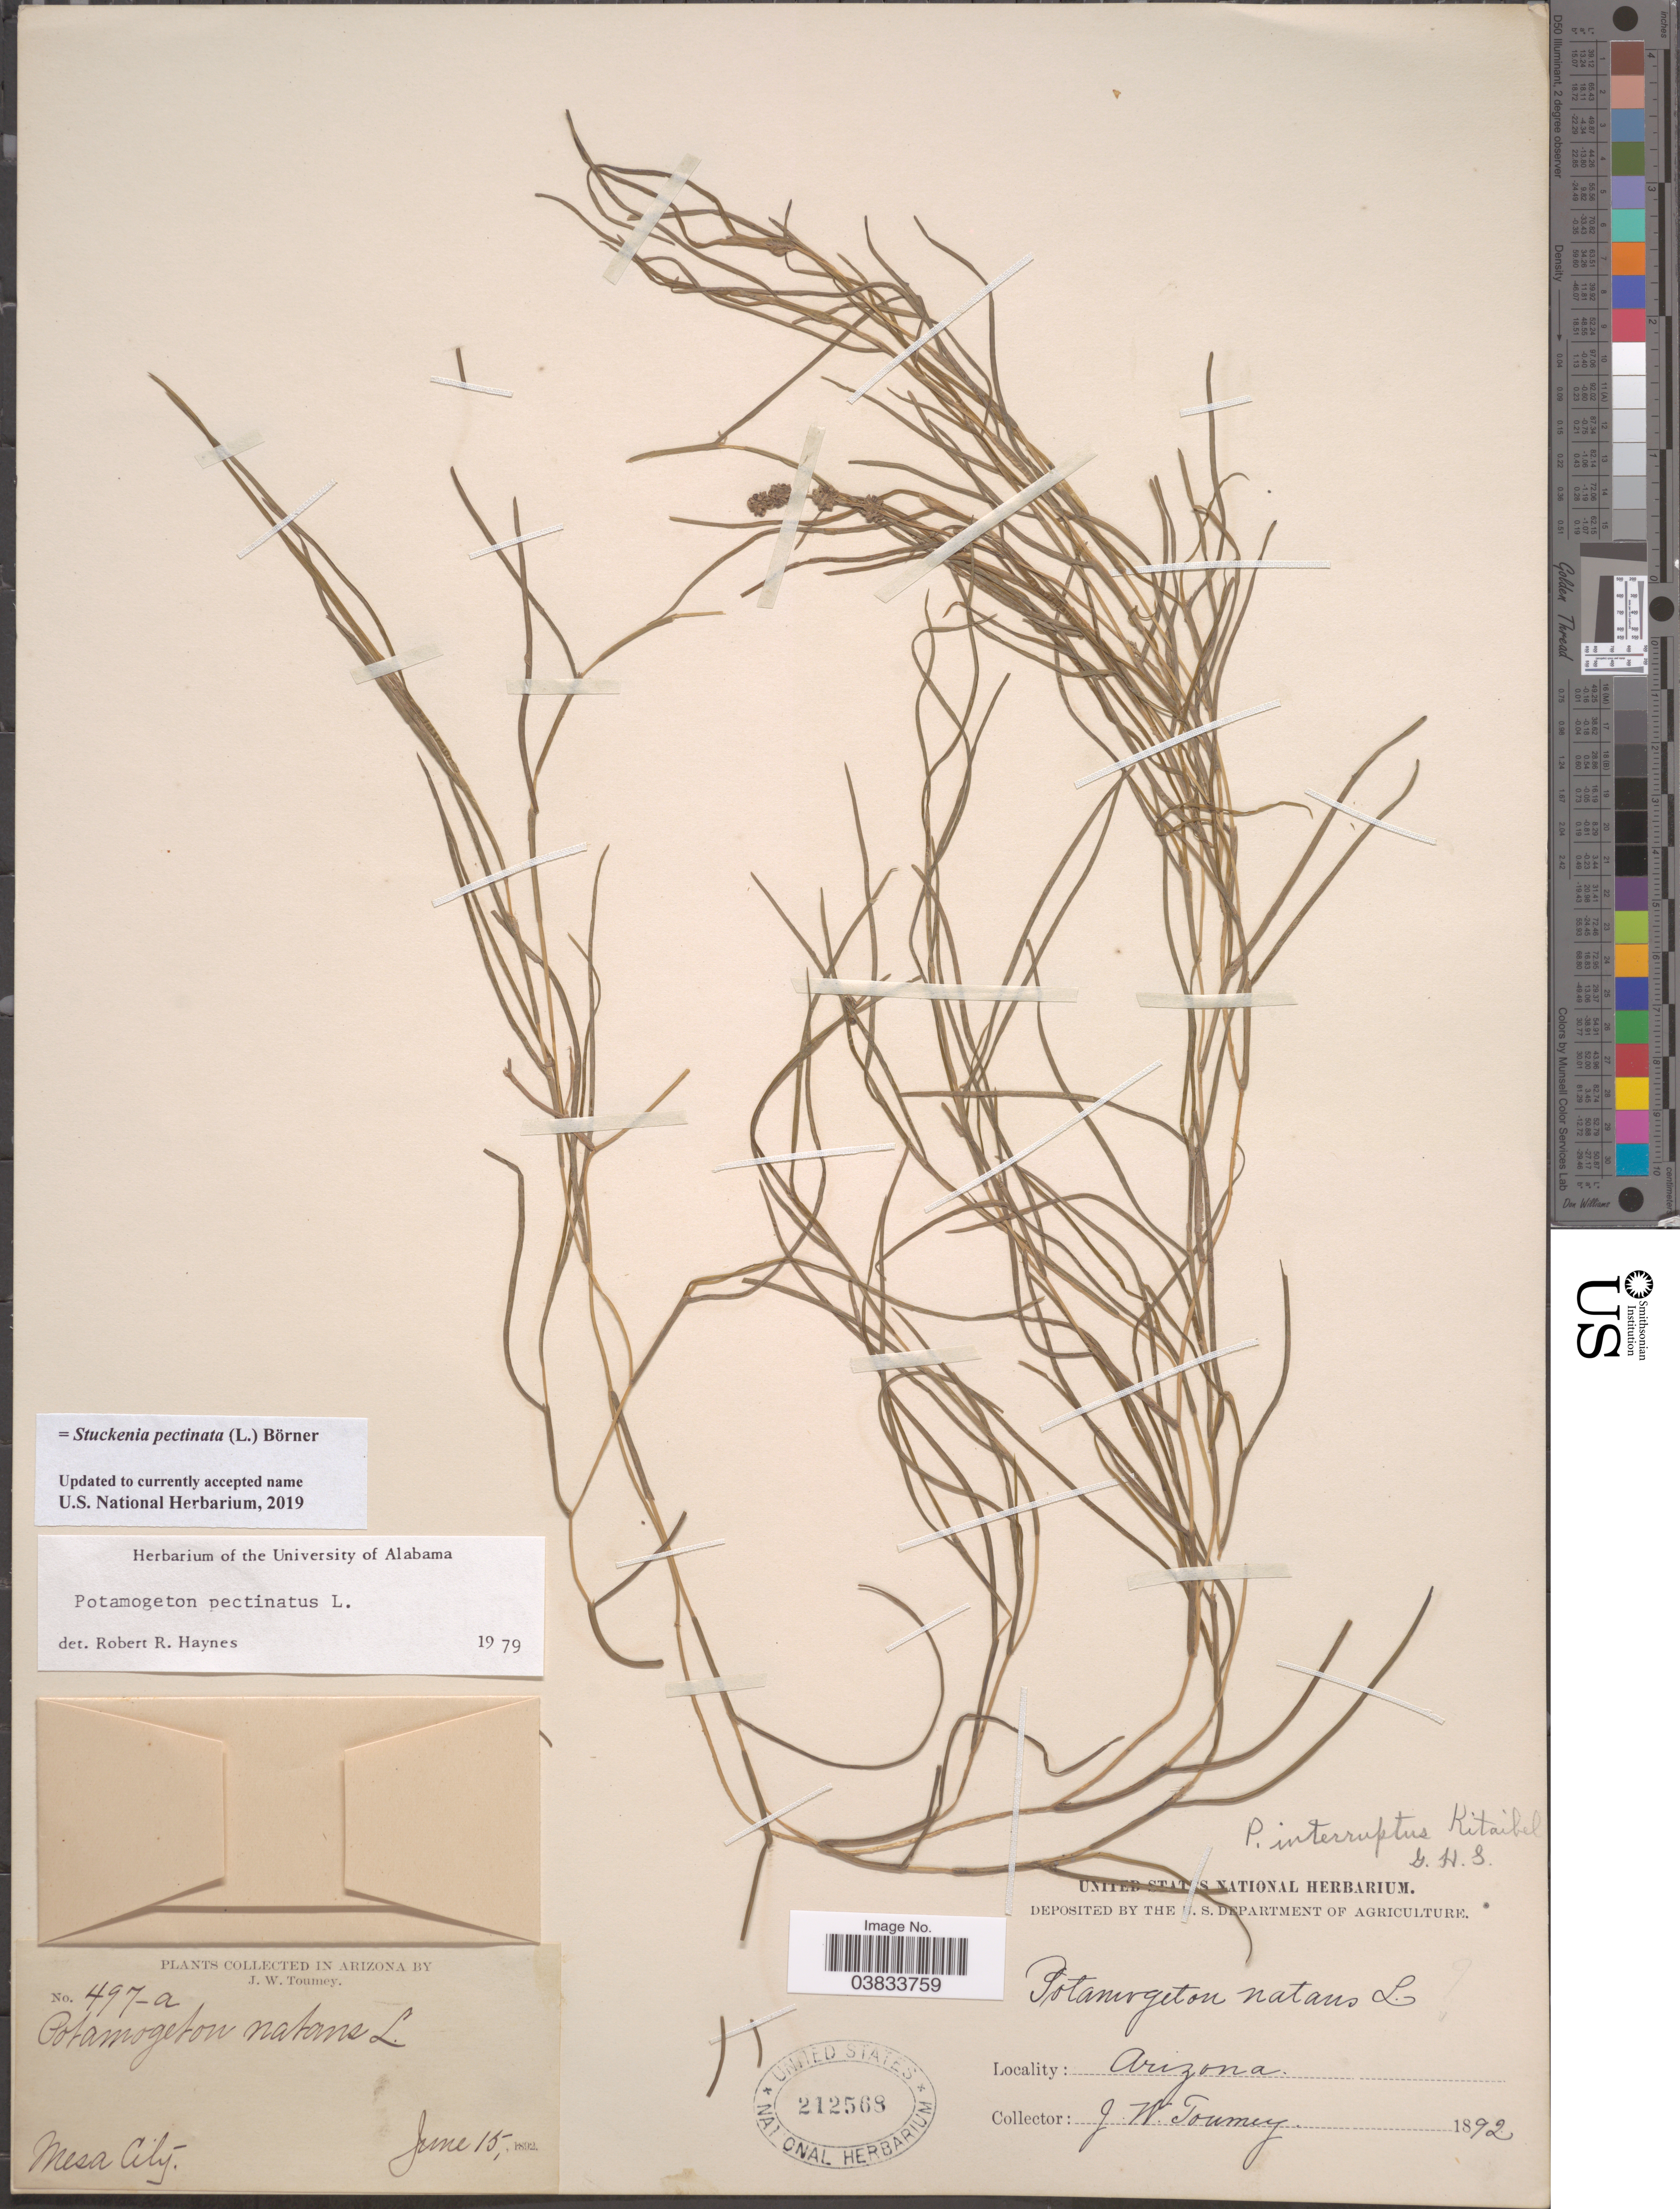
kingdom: Plantae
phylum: Tracheophyta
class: Liliopsida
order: Alismatales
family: Potamogetonaceae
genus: Stuckenia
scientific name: Stuckenia pectinata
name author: (L.) Börner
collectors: J. W. Toumey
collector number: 497-a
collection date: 1892-06-15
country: United States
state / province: Arizona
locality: Mesa City.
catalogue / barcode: US 212568